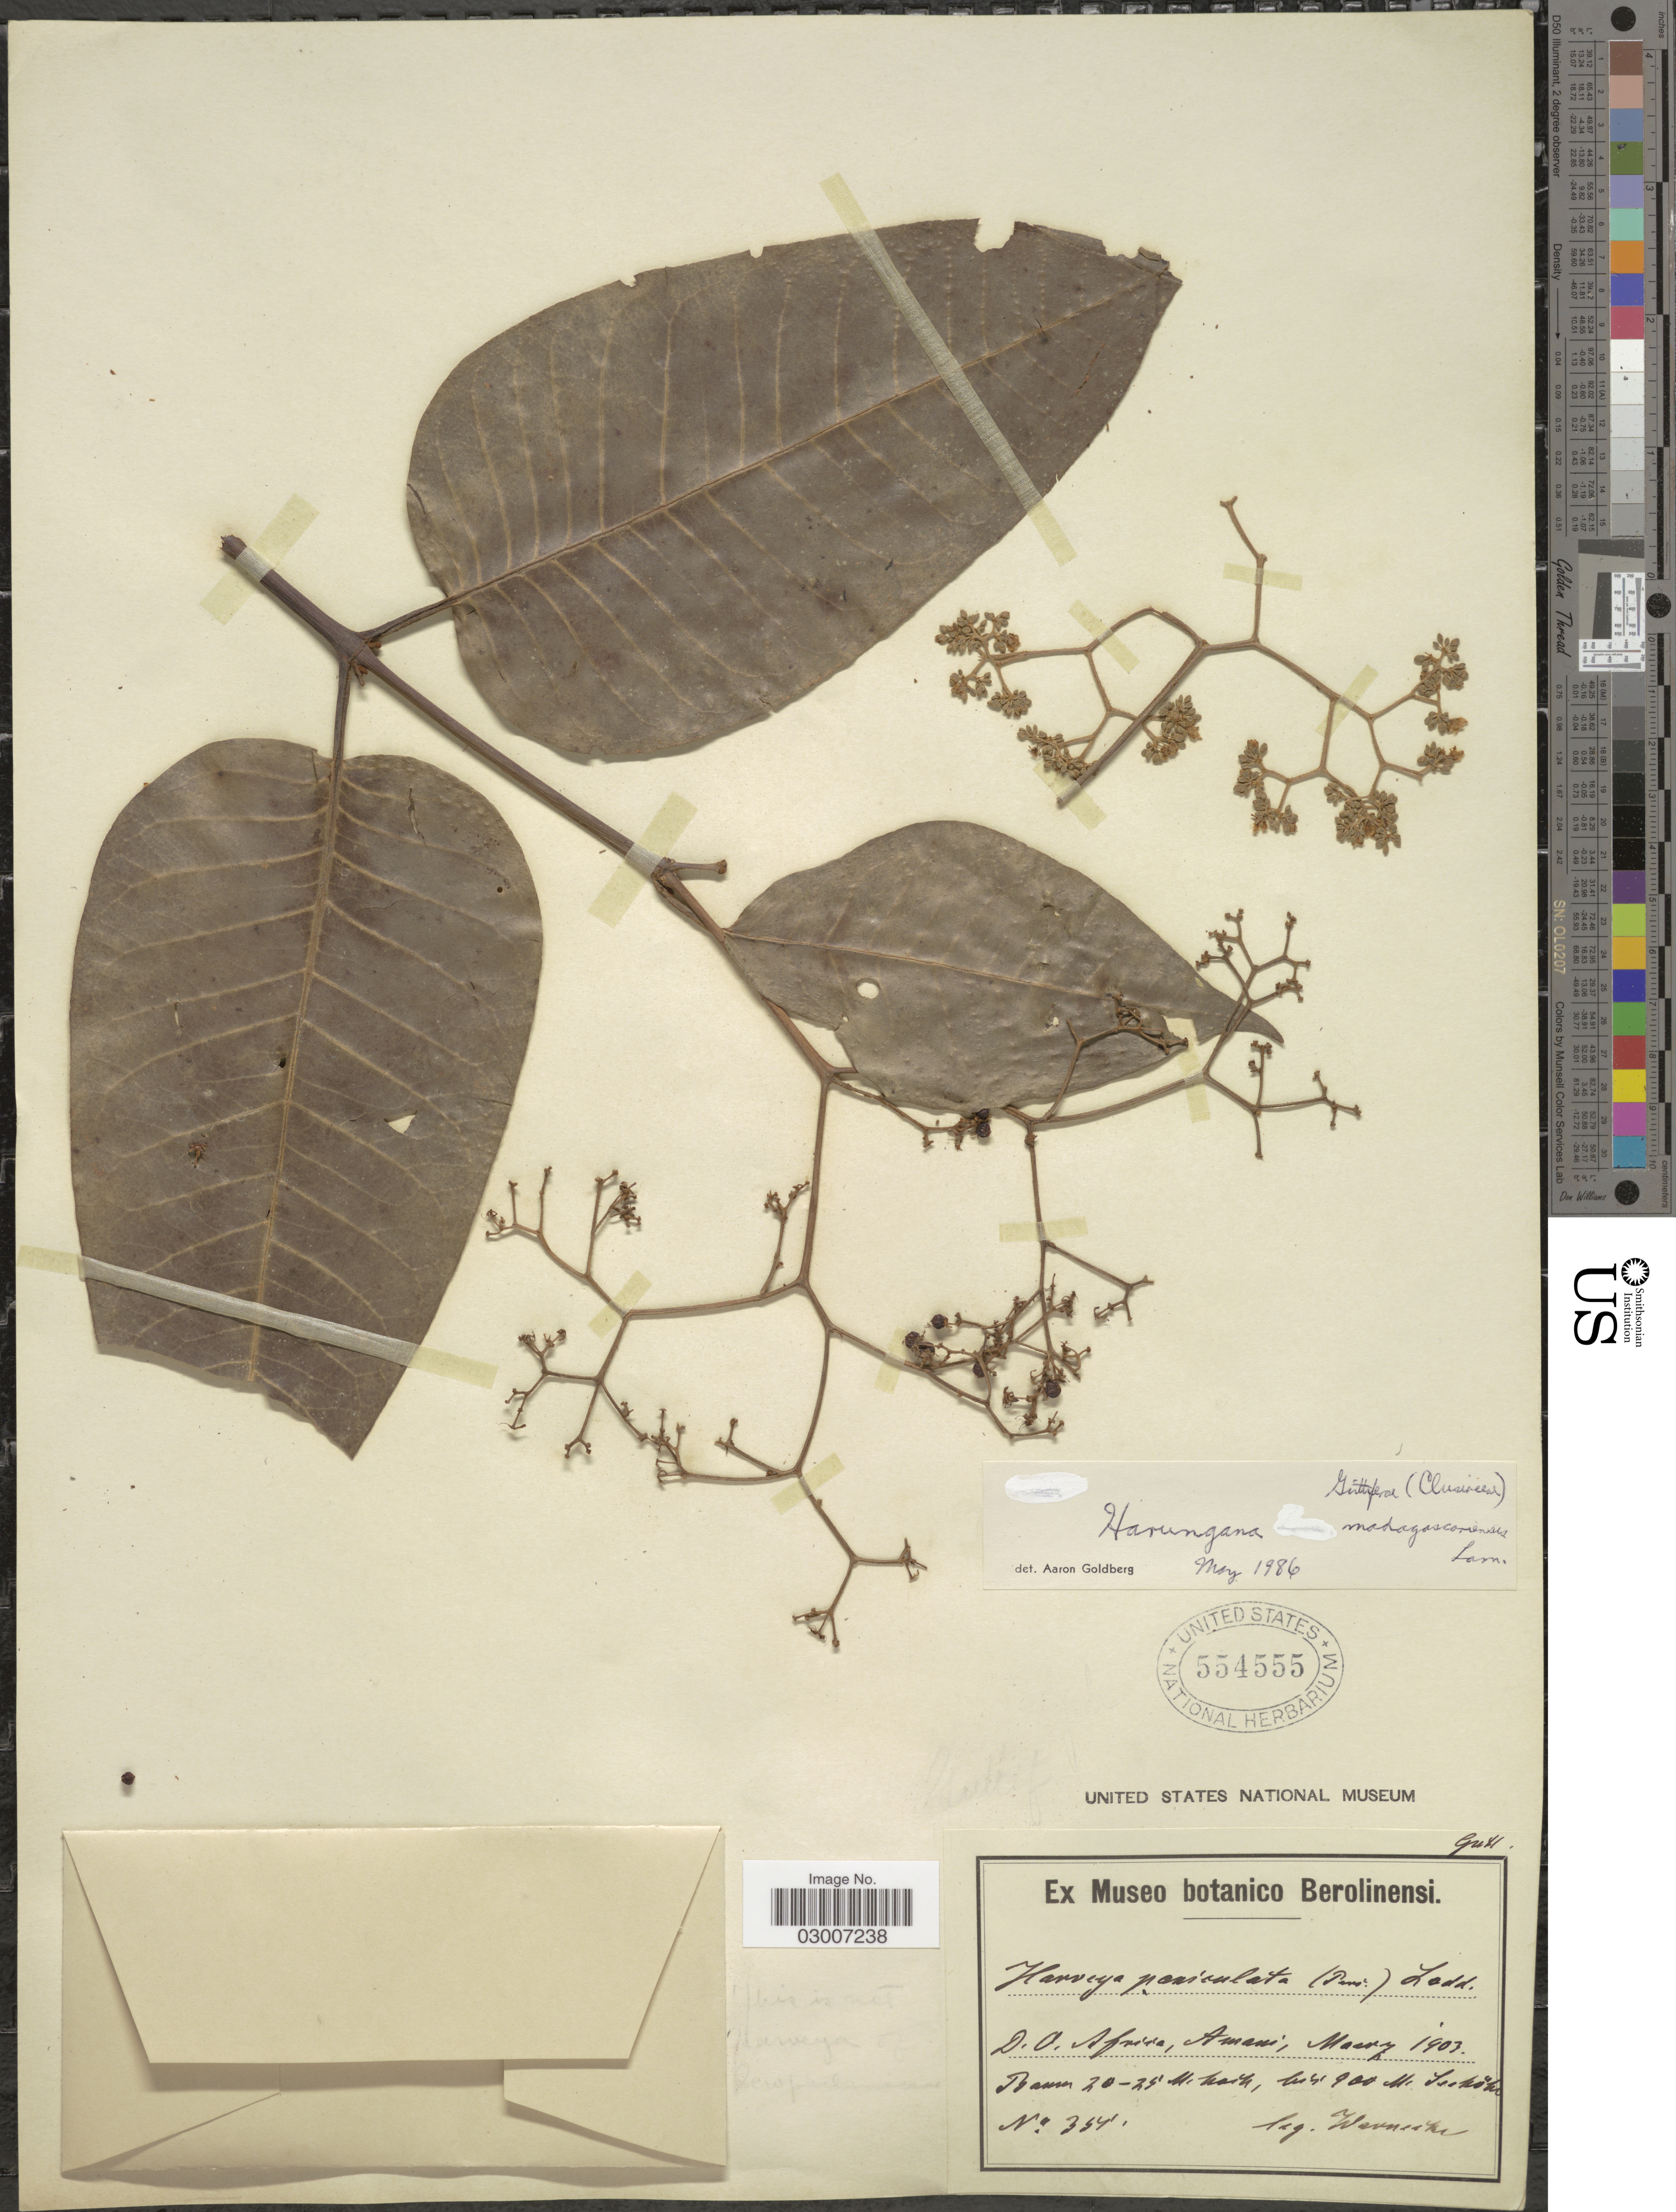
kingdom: Plantae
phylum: Tracheophyta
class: Magnoliopsida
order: Malpighiales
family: Hypericaceae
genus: Harungana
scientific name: Harungana madagascariensis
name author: Lam. ex Poir.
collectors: -. Warnecke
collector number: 351*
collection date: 1903-03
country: Tanzania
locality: D.O. Africa, Amani.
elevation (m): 900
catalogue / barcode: US 554555